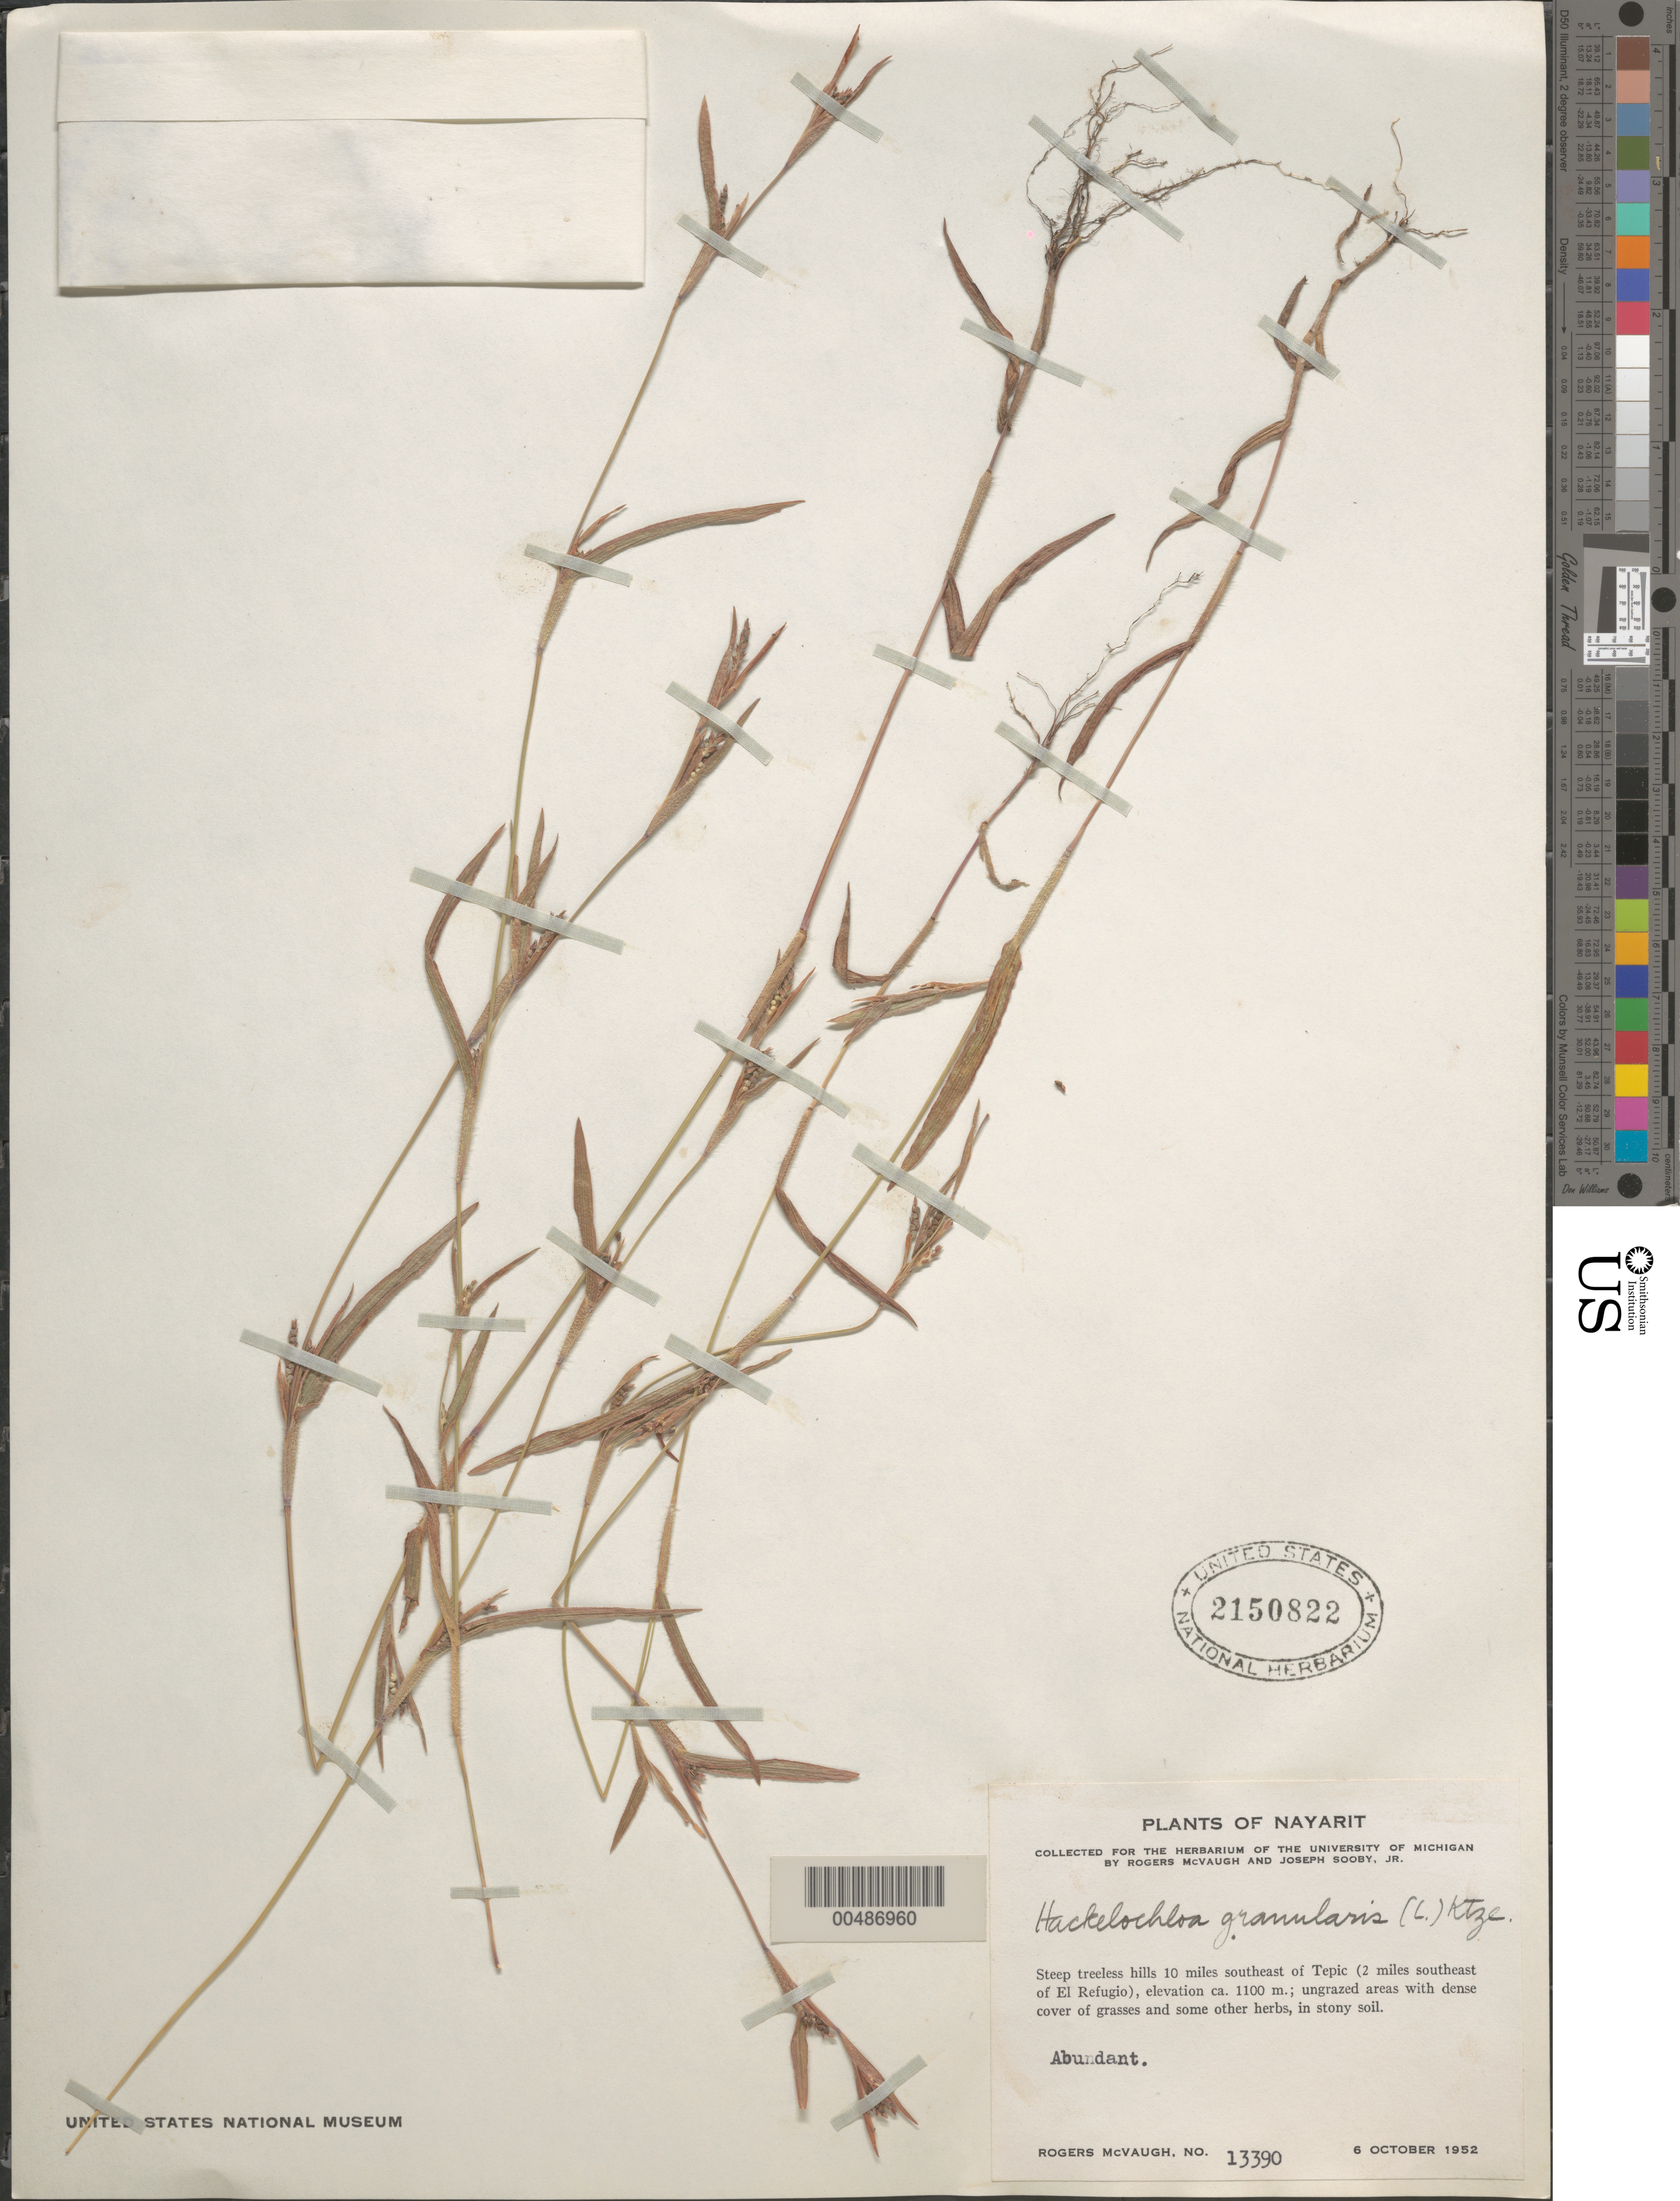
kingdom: Plantae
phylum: Tracheophyta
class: Liliopsida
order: Poales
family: Poaceae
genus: Hackelochloa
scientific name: Hackelochloa granularis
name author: (L.) Kuntze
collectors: R. McVaugh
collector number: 13390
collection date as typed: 6 Oct 1952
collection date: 1952-10-06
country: Mexico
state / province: Nayarit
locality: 10 mi SE of Tepic (2 mi SE of El Refugio)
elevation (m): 1100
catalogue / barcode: US 2150822